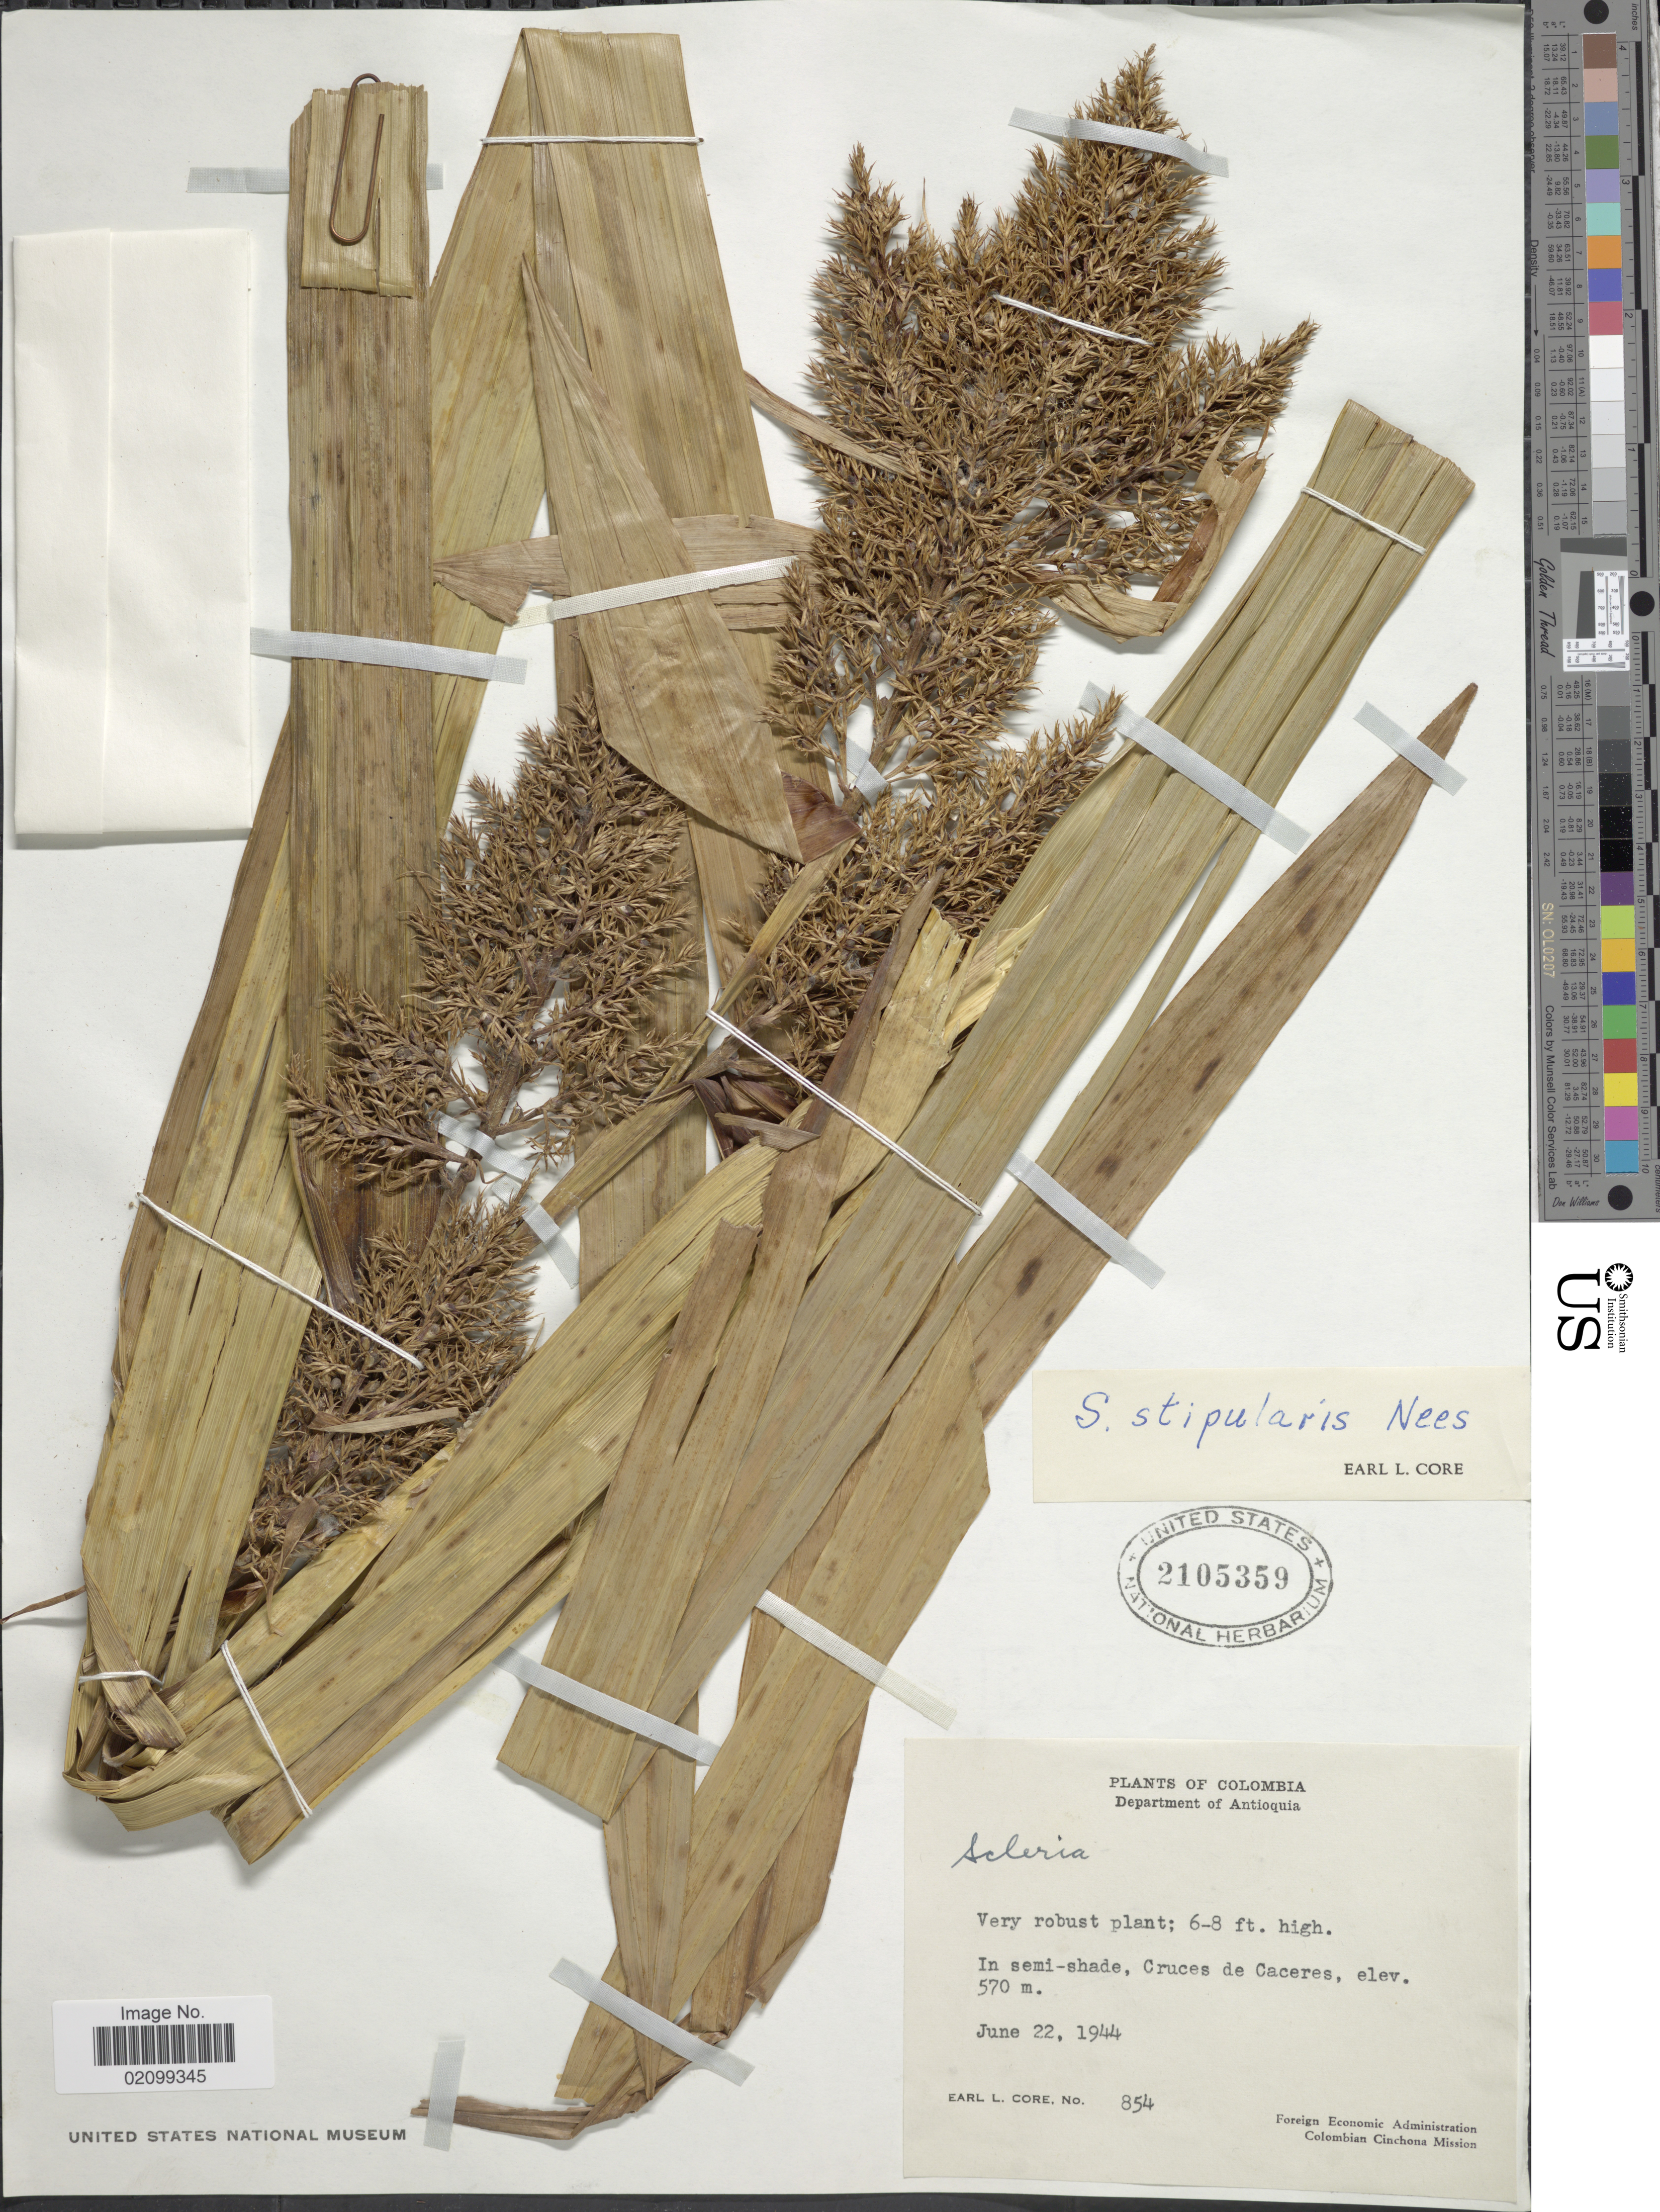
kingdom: Plantae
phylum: Tracheophyta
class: Liliopsida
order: Poales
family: Cyperaceae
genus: Scleria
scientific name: Scleria stipularis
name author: Nees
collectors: E. L. Core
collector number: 854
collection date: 1944-06-22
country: Colombia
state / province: Antioquia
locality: Department of Antioquia. In semi-shade, Cruces de Caceres.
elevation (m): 570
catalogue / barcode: US 2105359